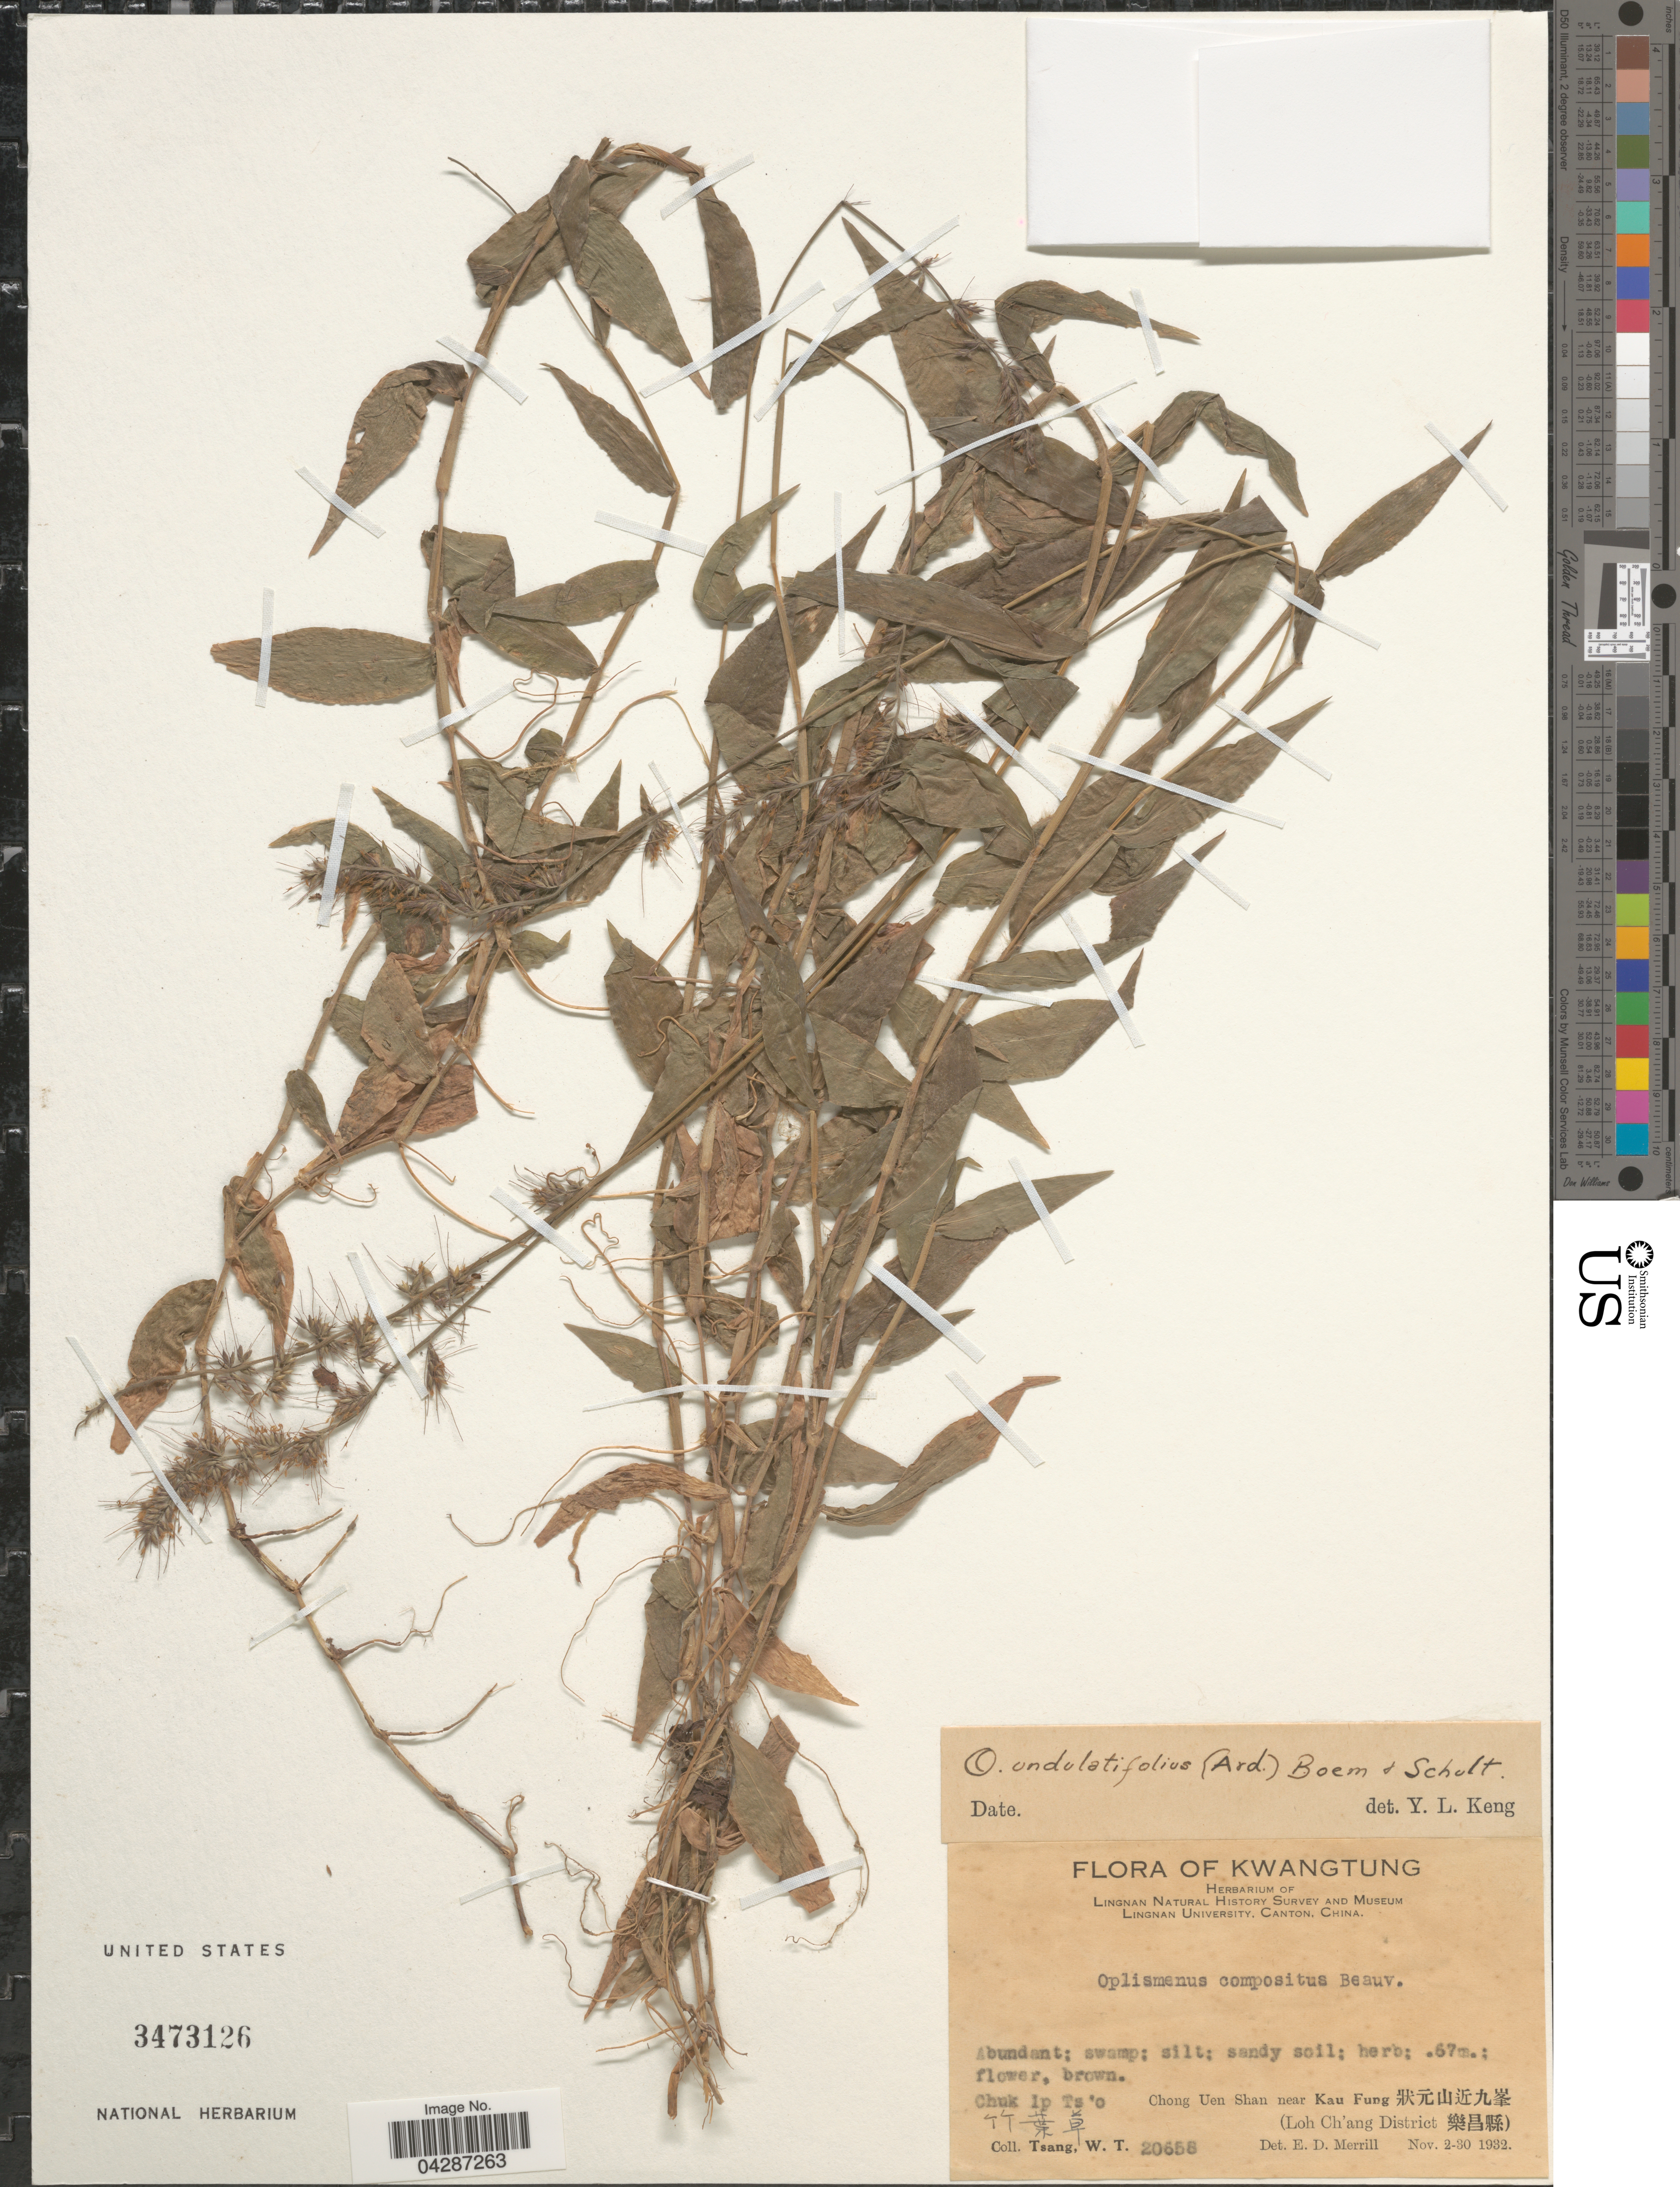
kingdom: Plantae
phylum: Tracheophyta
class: Liliopsida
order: Poales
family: Poaceae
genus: Oplismenus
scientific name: Oplismenus undulatifolius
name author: (Ard.) P. Beauv.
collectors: W. T. Tsang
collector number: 20658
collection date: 1932-11-02/1932-11-30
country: China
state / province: Guangdong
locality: Kwangtung. Lingnan Natural History Survey and Museum Lingnan University, Canton, China. Chuk Ip Ts' o Chong Uen Shan near Kau Fung [Foreign script] (Loh Ch' ang District [Foreign script]).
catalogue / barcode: US 3473126